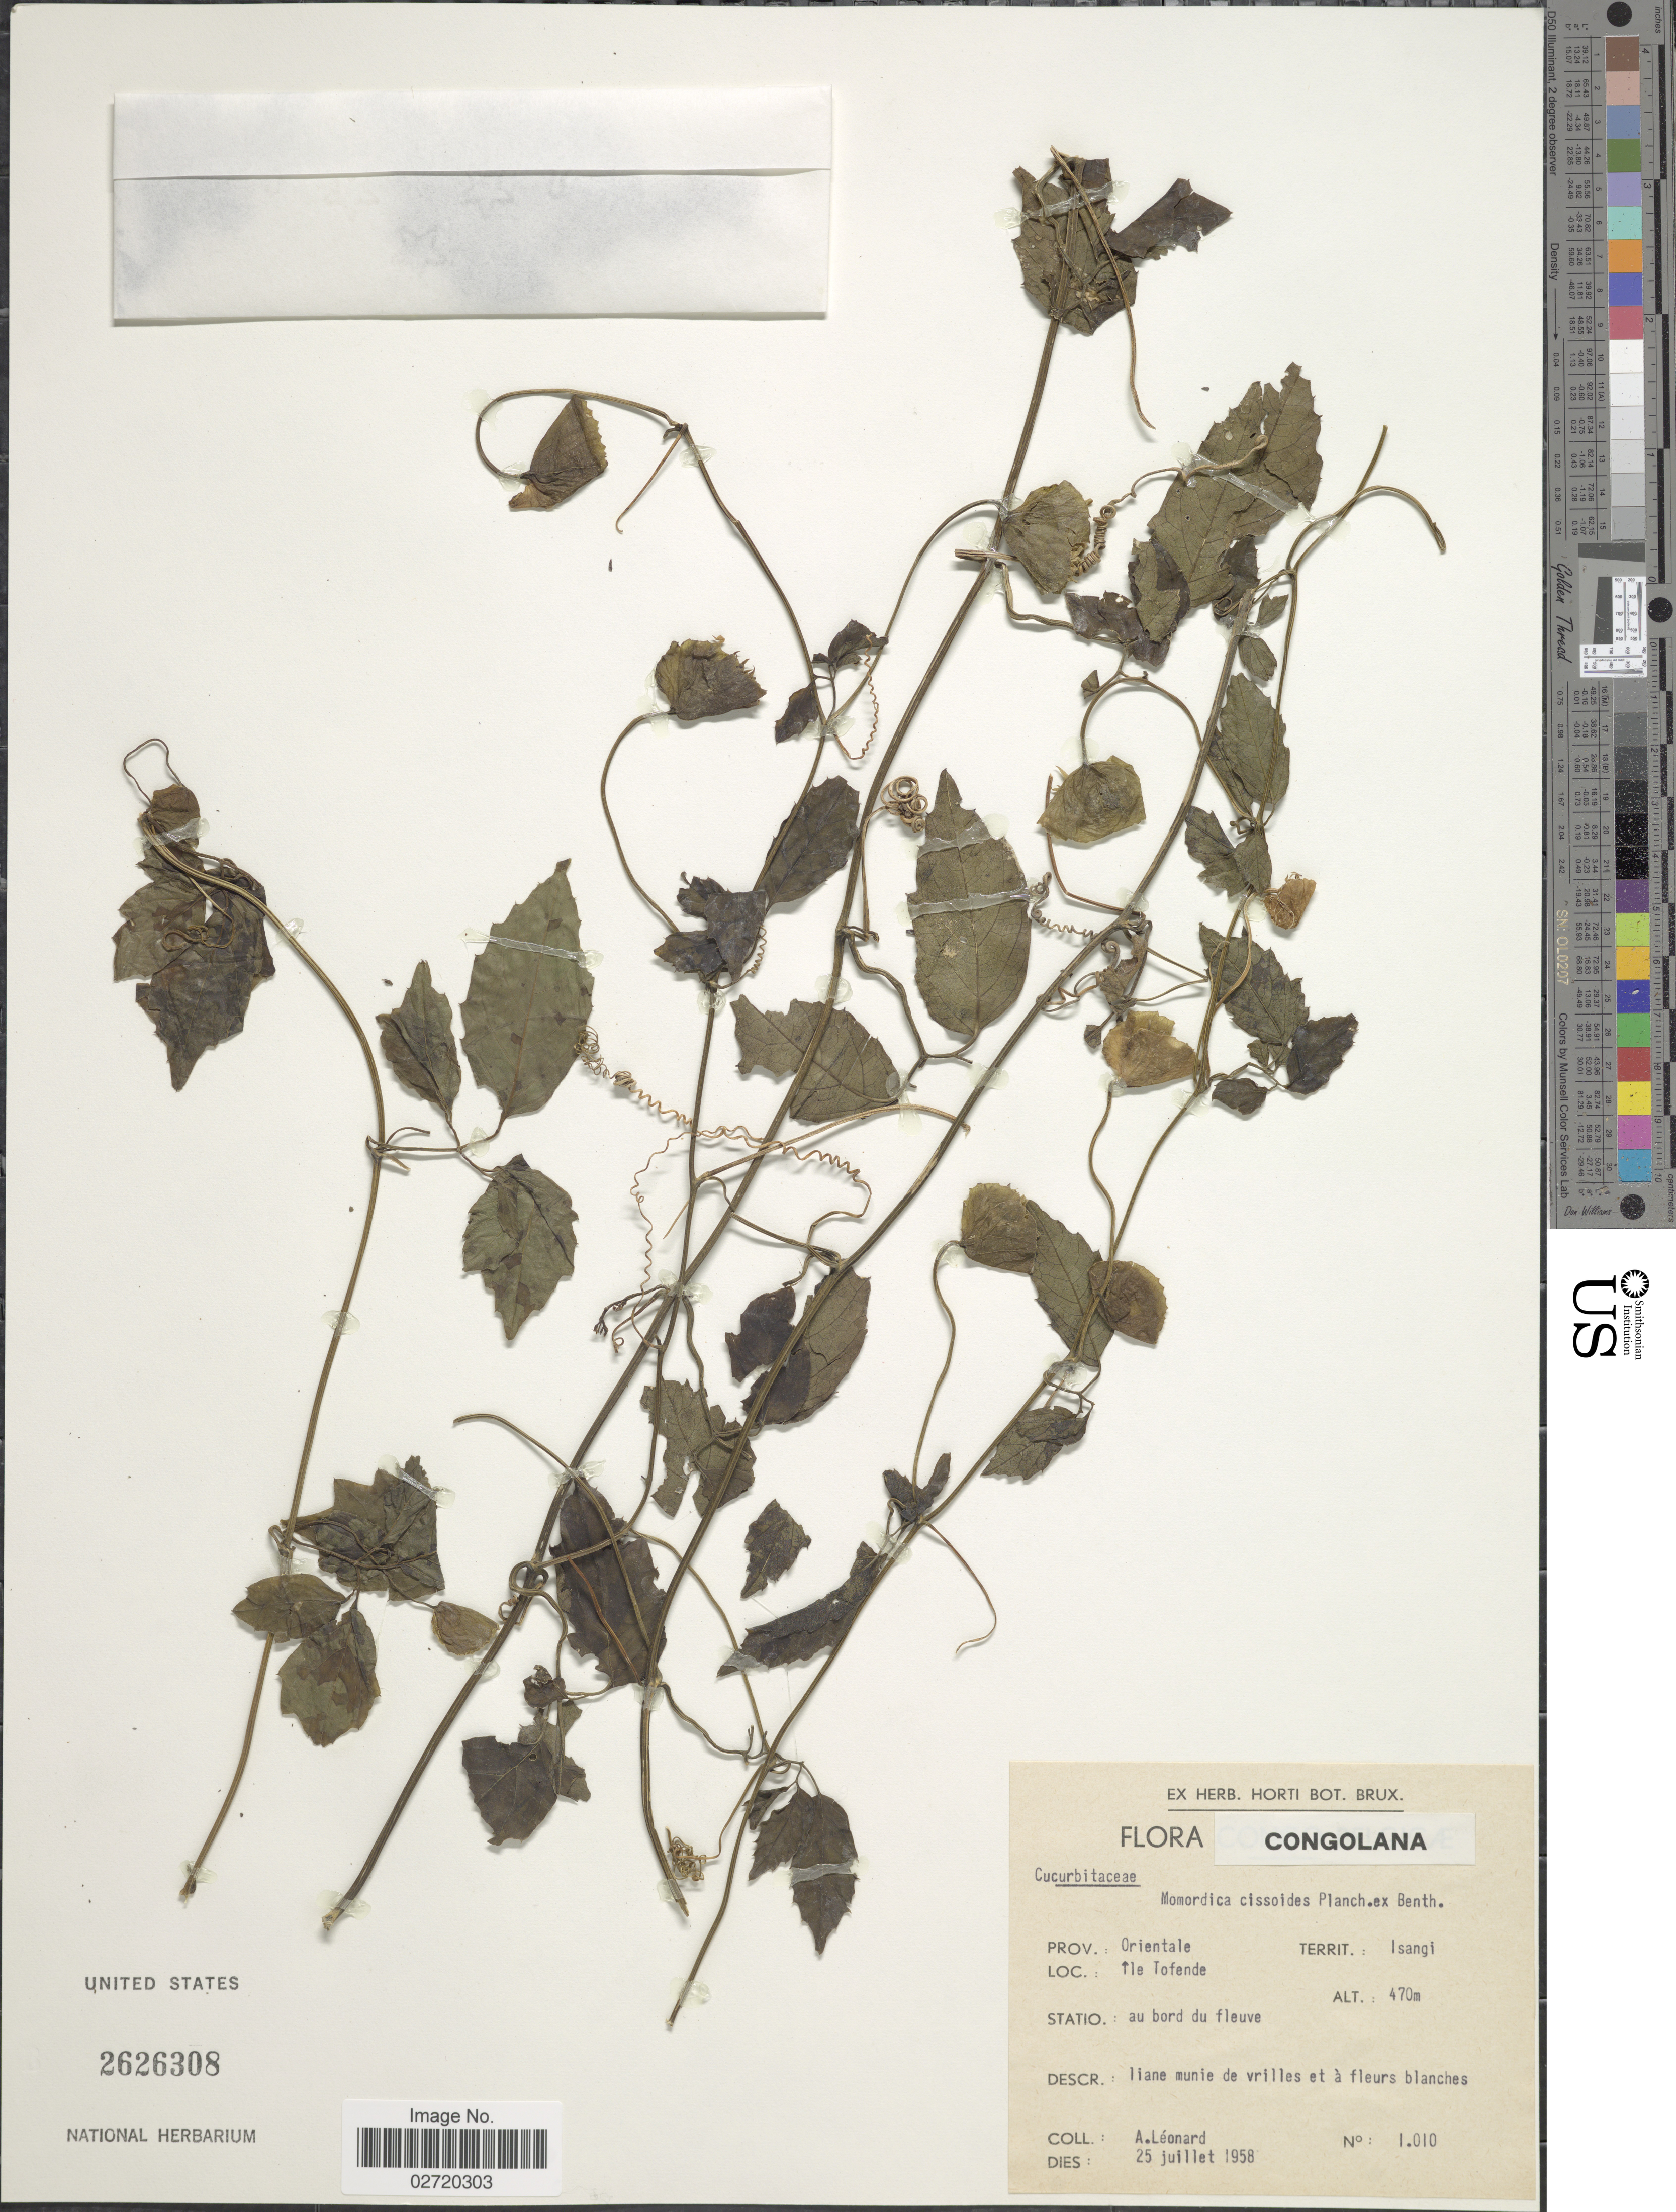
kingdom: Plantae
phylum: Tracheophyta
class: Magnoliopsida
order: Cucurbitales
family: Cucurbitaceae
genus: Momordica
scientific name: Momordica cissoides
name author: Planch.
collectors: A. Leonard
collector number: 1010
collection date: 1958-07-25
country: Congo, Democratic Republic of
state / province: Tshopo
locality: Congolana, Prov.: Orientale, Territ.: Isangi, Ile Tofende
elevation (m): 470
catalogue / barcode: US 2626308